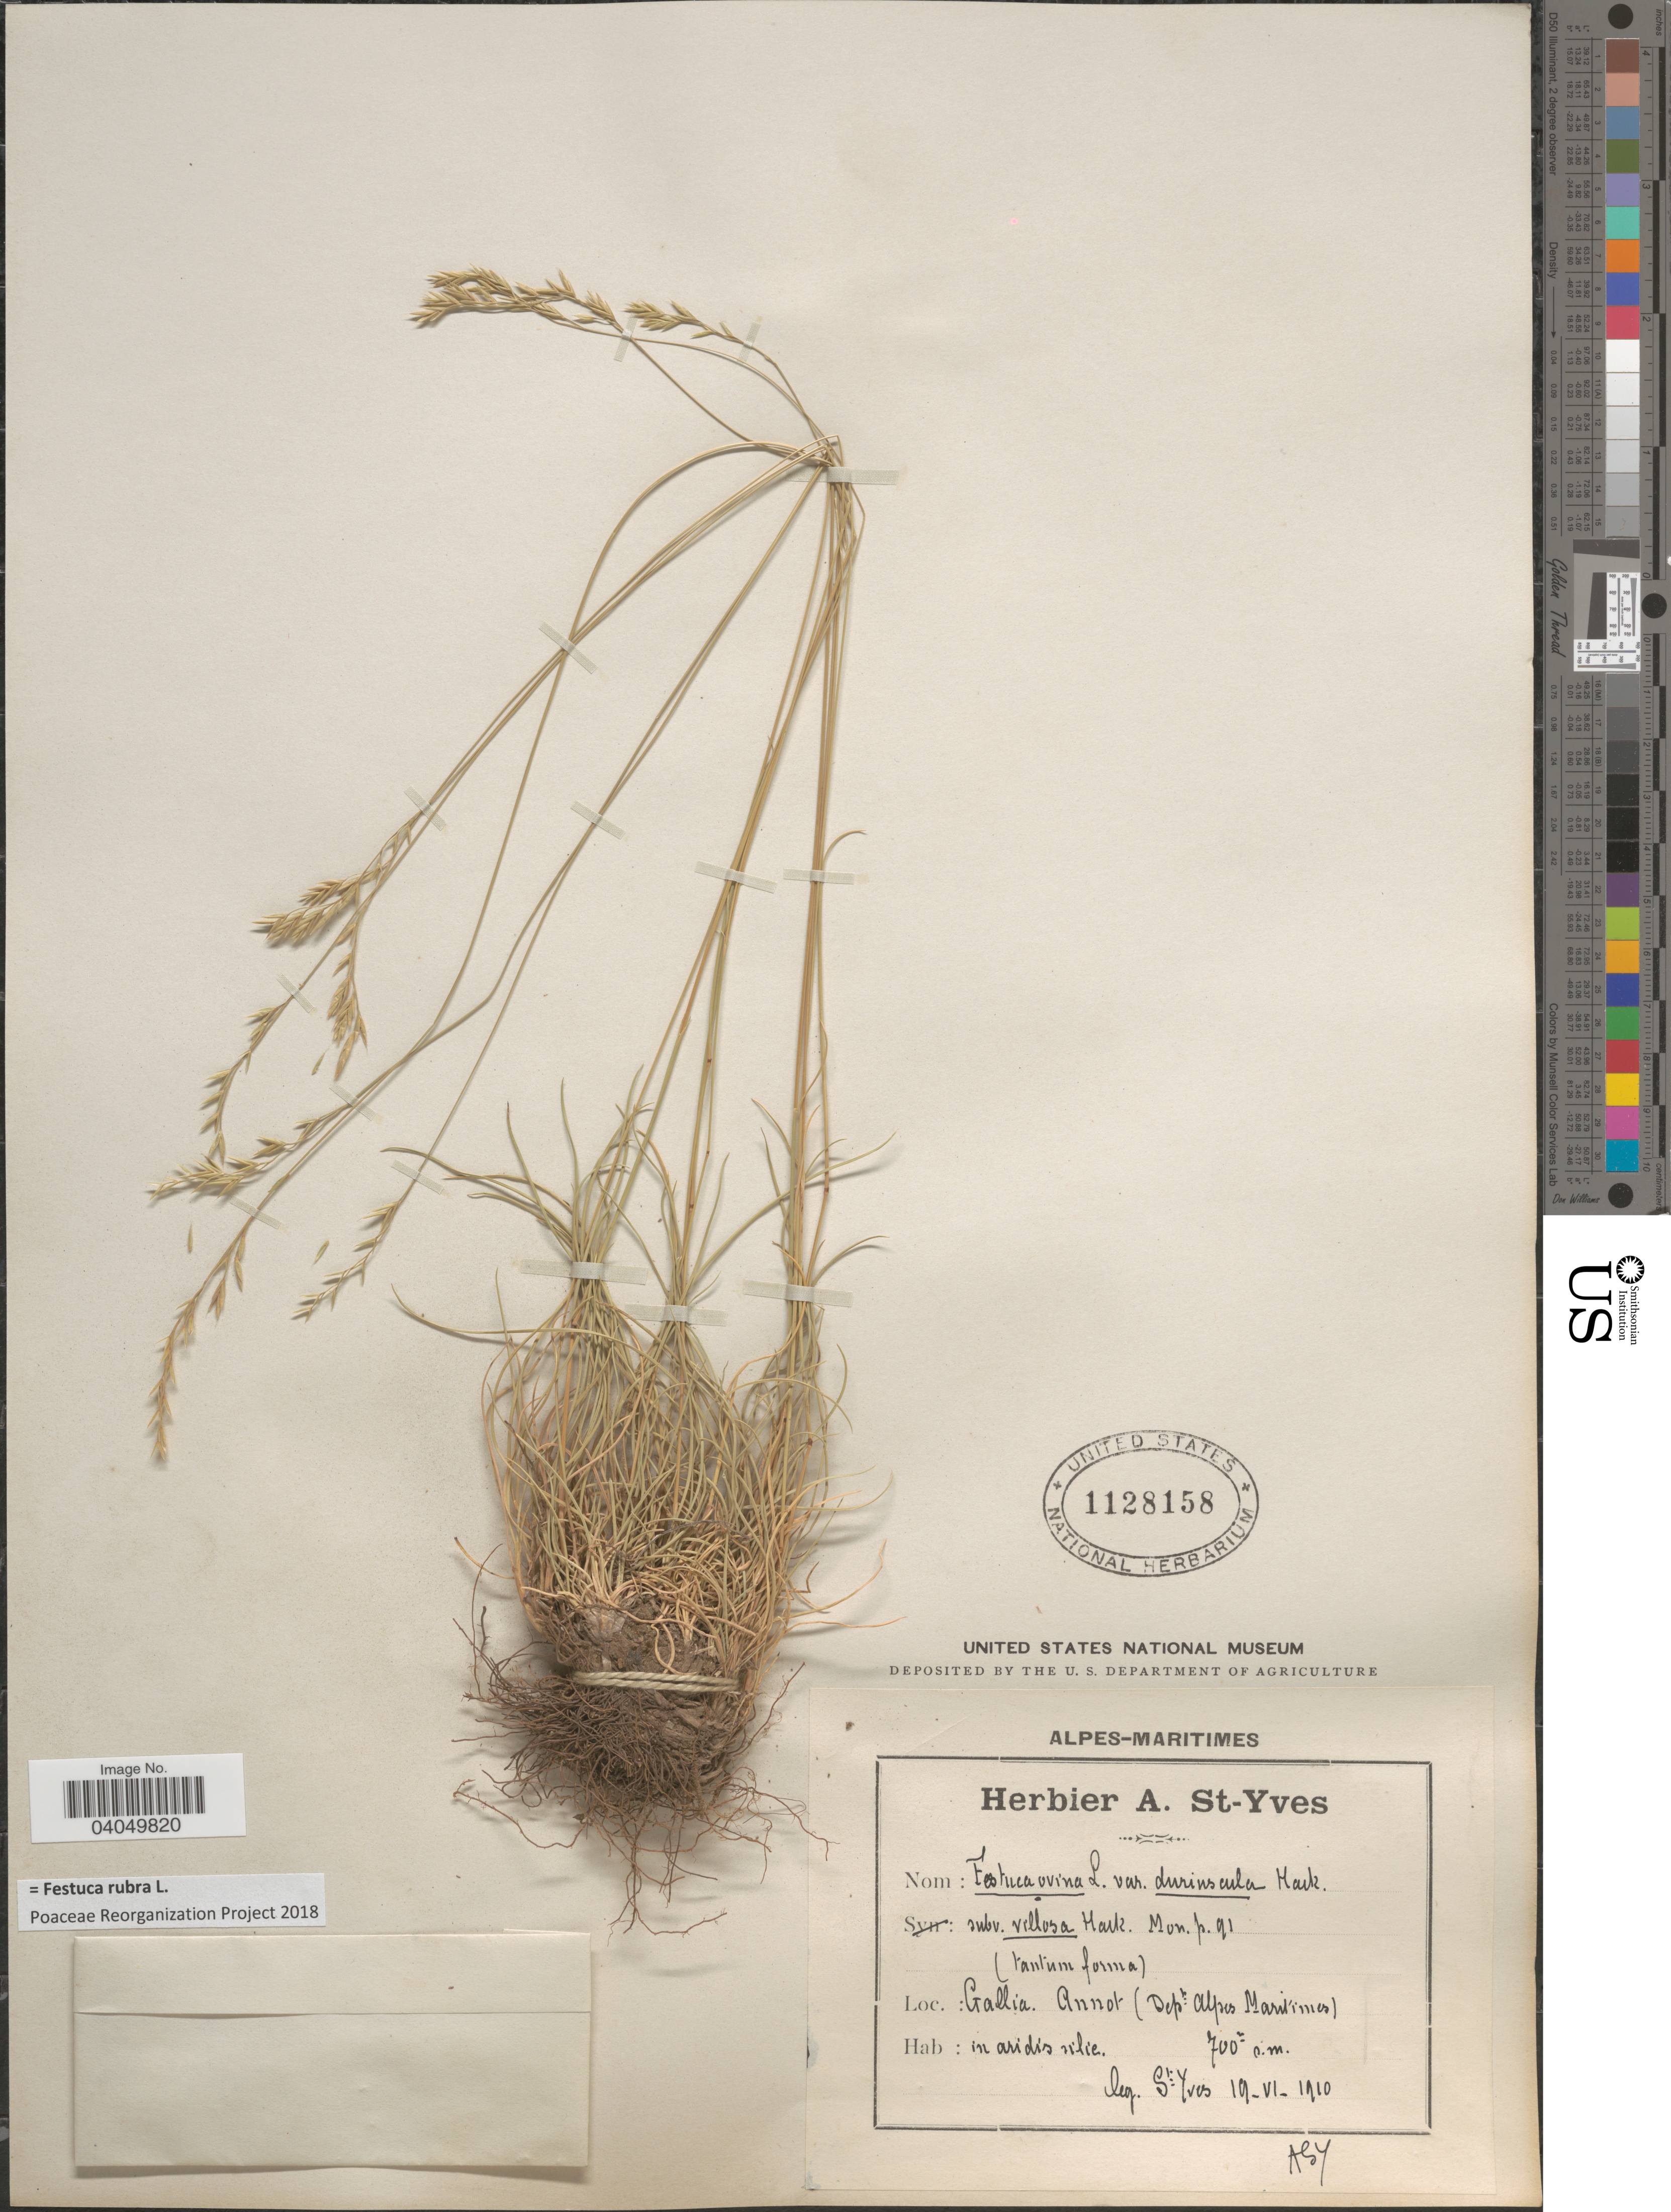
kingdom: Plantae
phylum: Tracheophyta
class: Liliopsida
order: Poales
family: Poaceae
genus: Festuca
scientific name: Festuca rubra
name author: L.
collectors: A. Saint-Yves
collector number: AS7?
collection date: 1910-06-19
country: France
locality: Gallia. Annot (Dept. Alpes Maritimes).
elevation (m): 700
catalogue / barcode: US 1128158